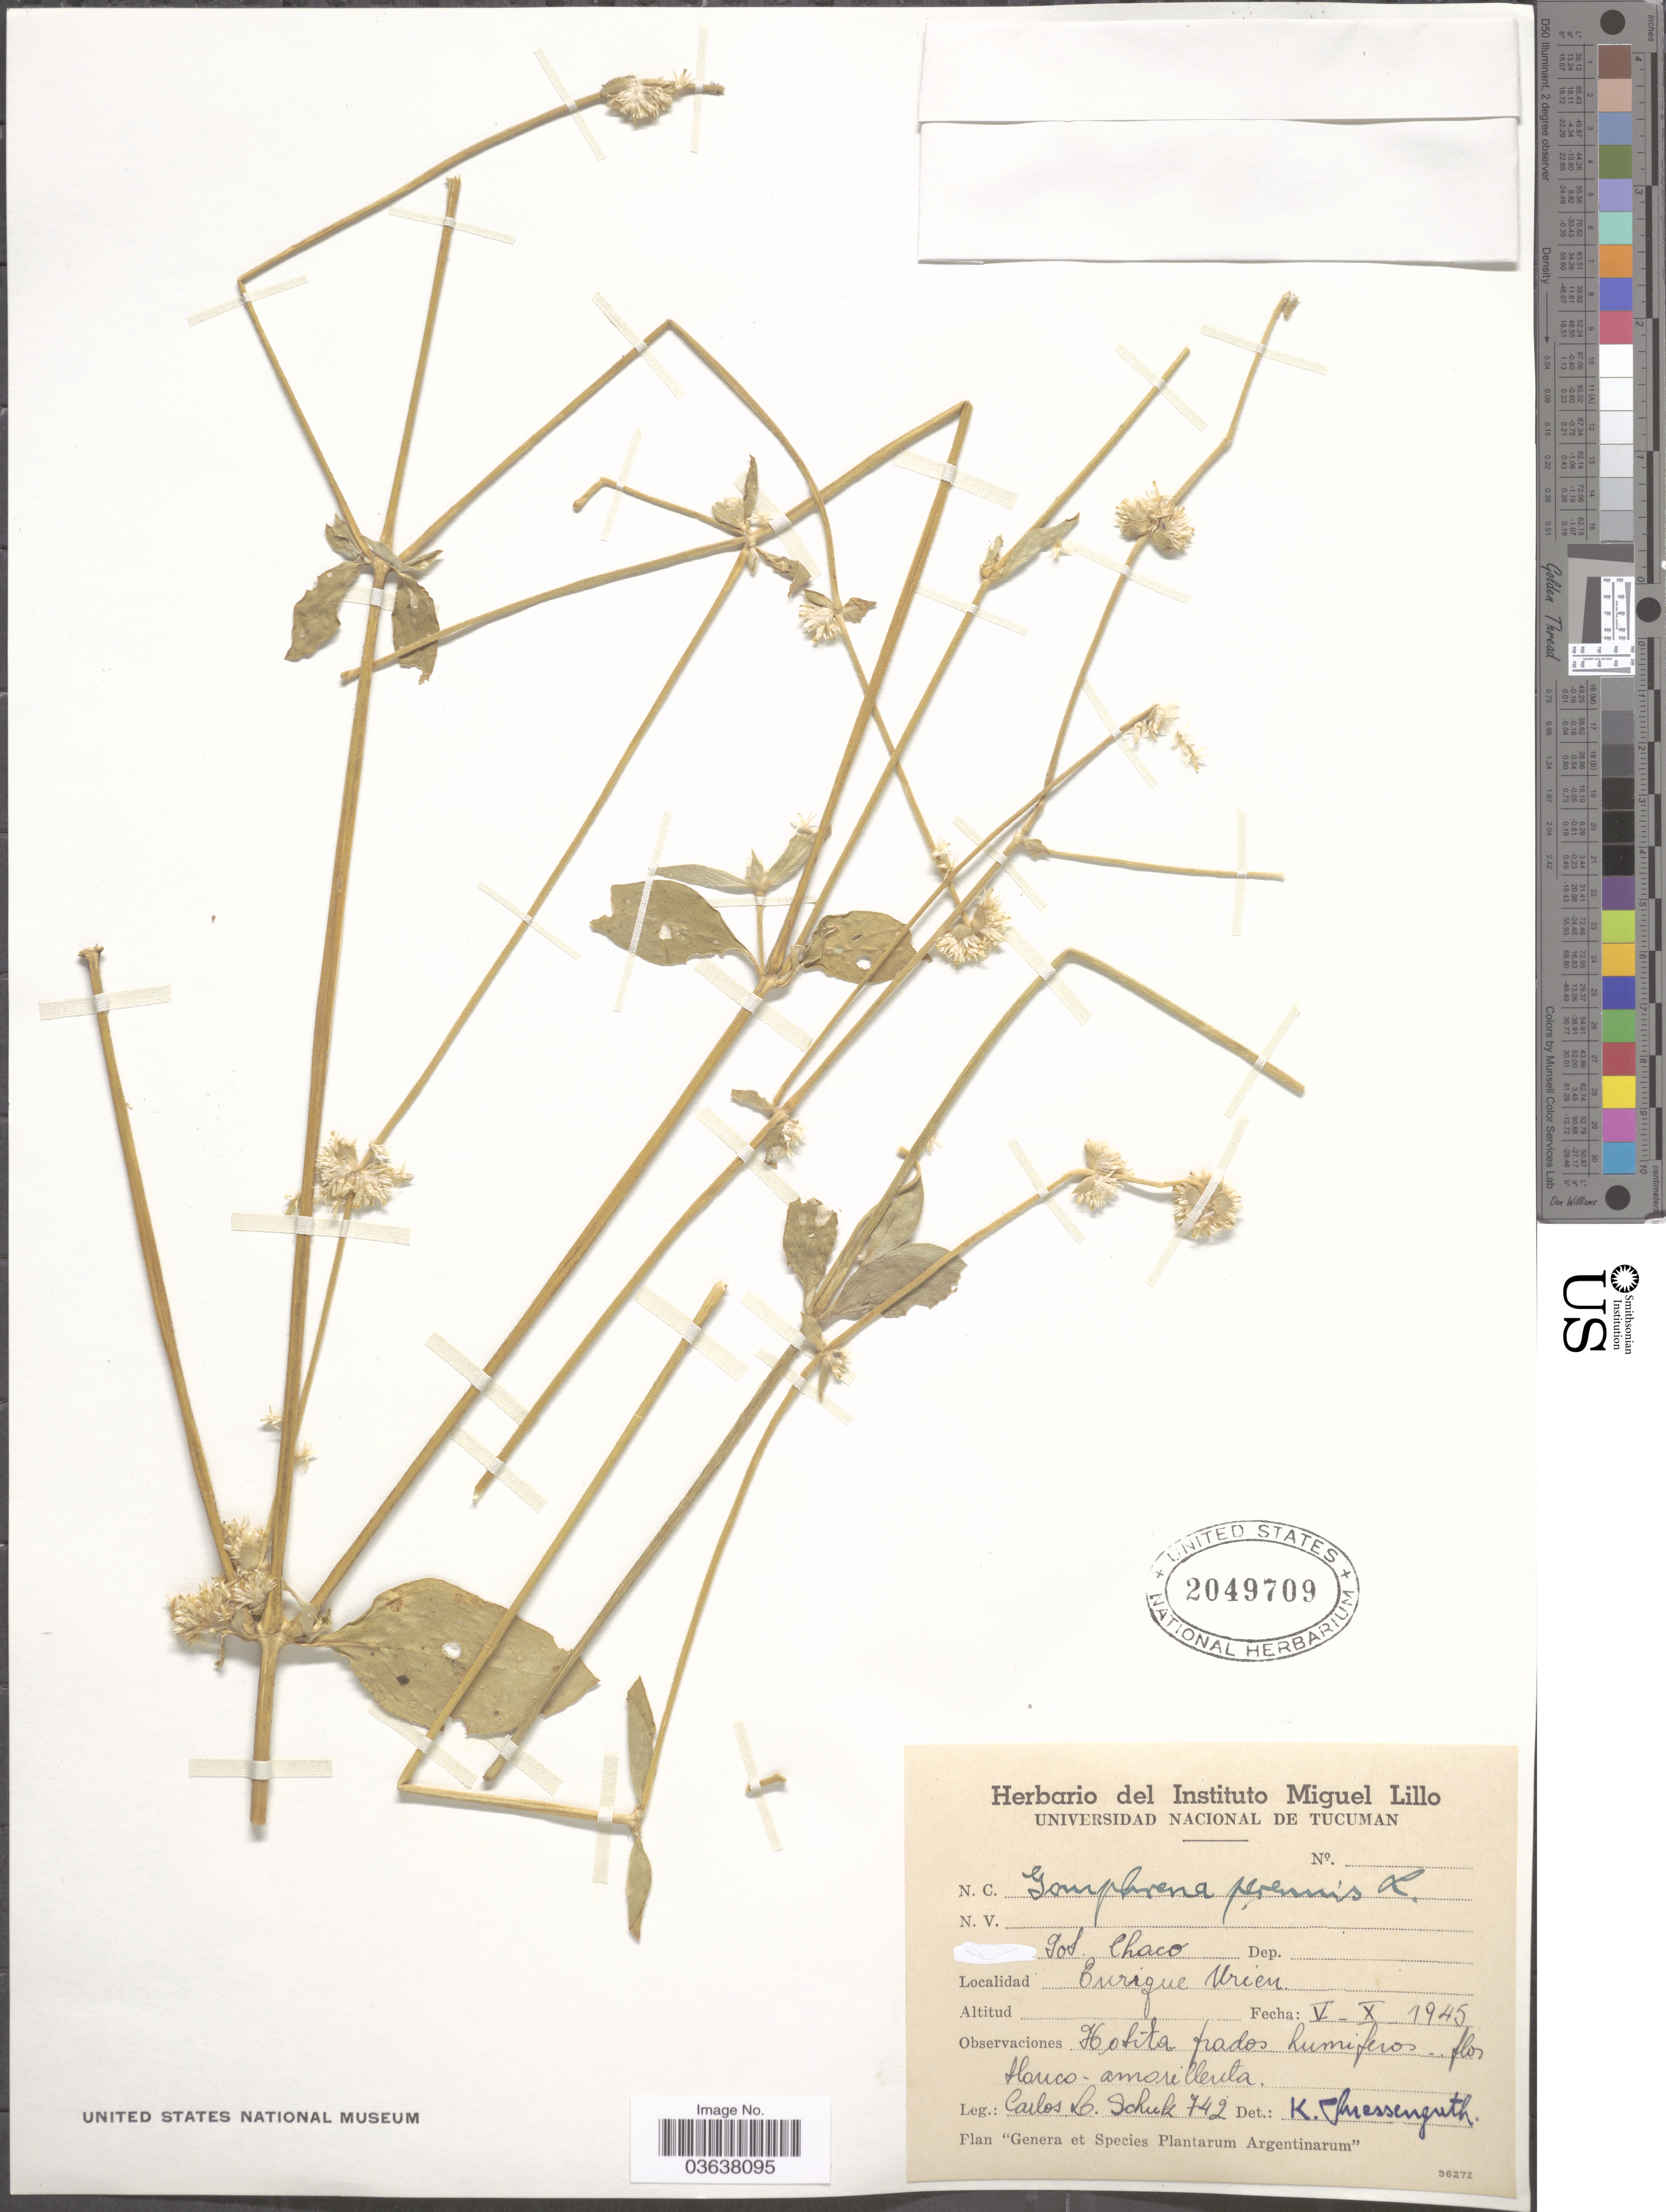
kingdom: Plantae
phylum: Tracheophyta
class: Magnoliopsida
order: Caryophyllales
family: Amaranthaceae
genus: Gomphrena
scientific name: Gomphrena perennis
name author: L.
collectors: C. L. Schulz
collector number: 742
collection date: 1945-05/1945-10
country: Argentina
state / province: Chaco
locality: Gob. Chaco. Curique Urien.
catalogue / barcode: US 2049709